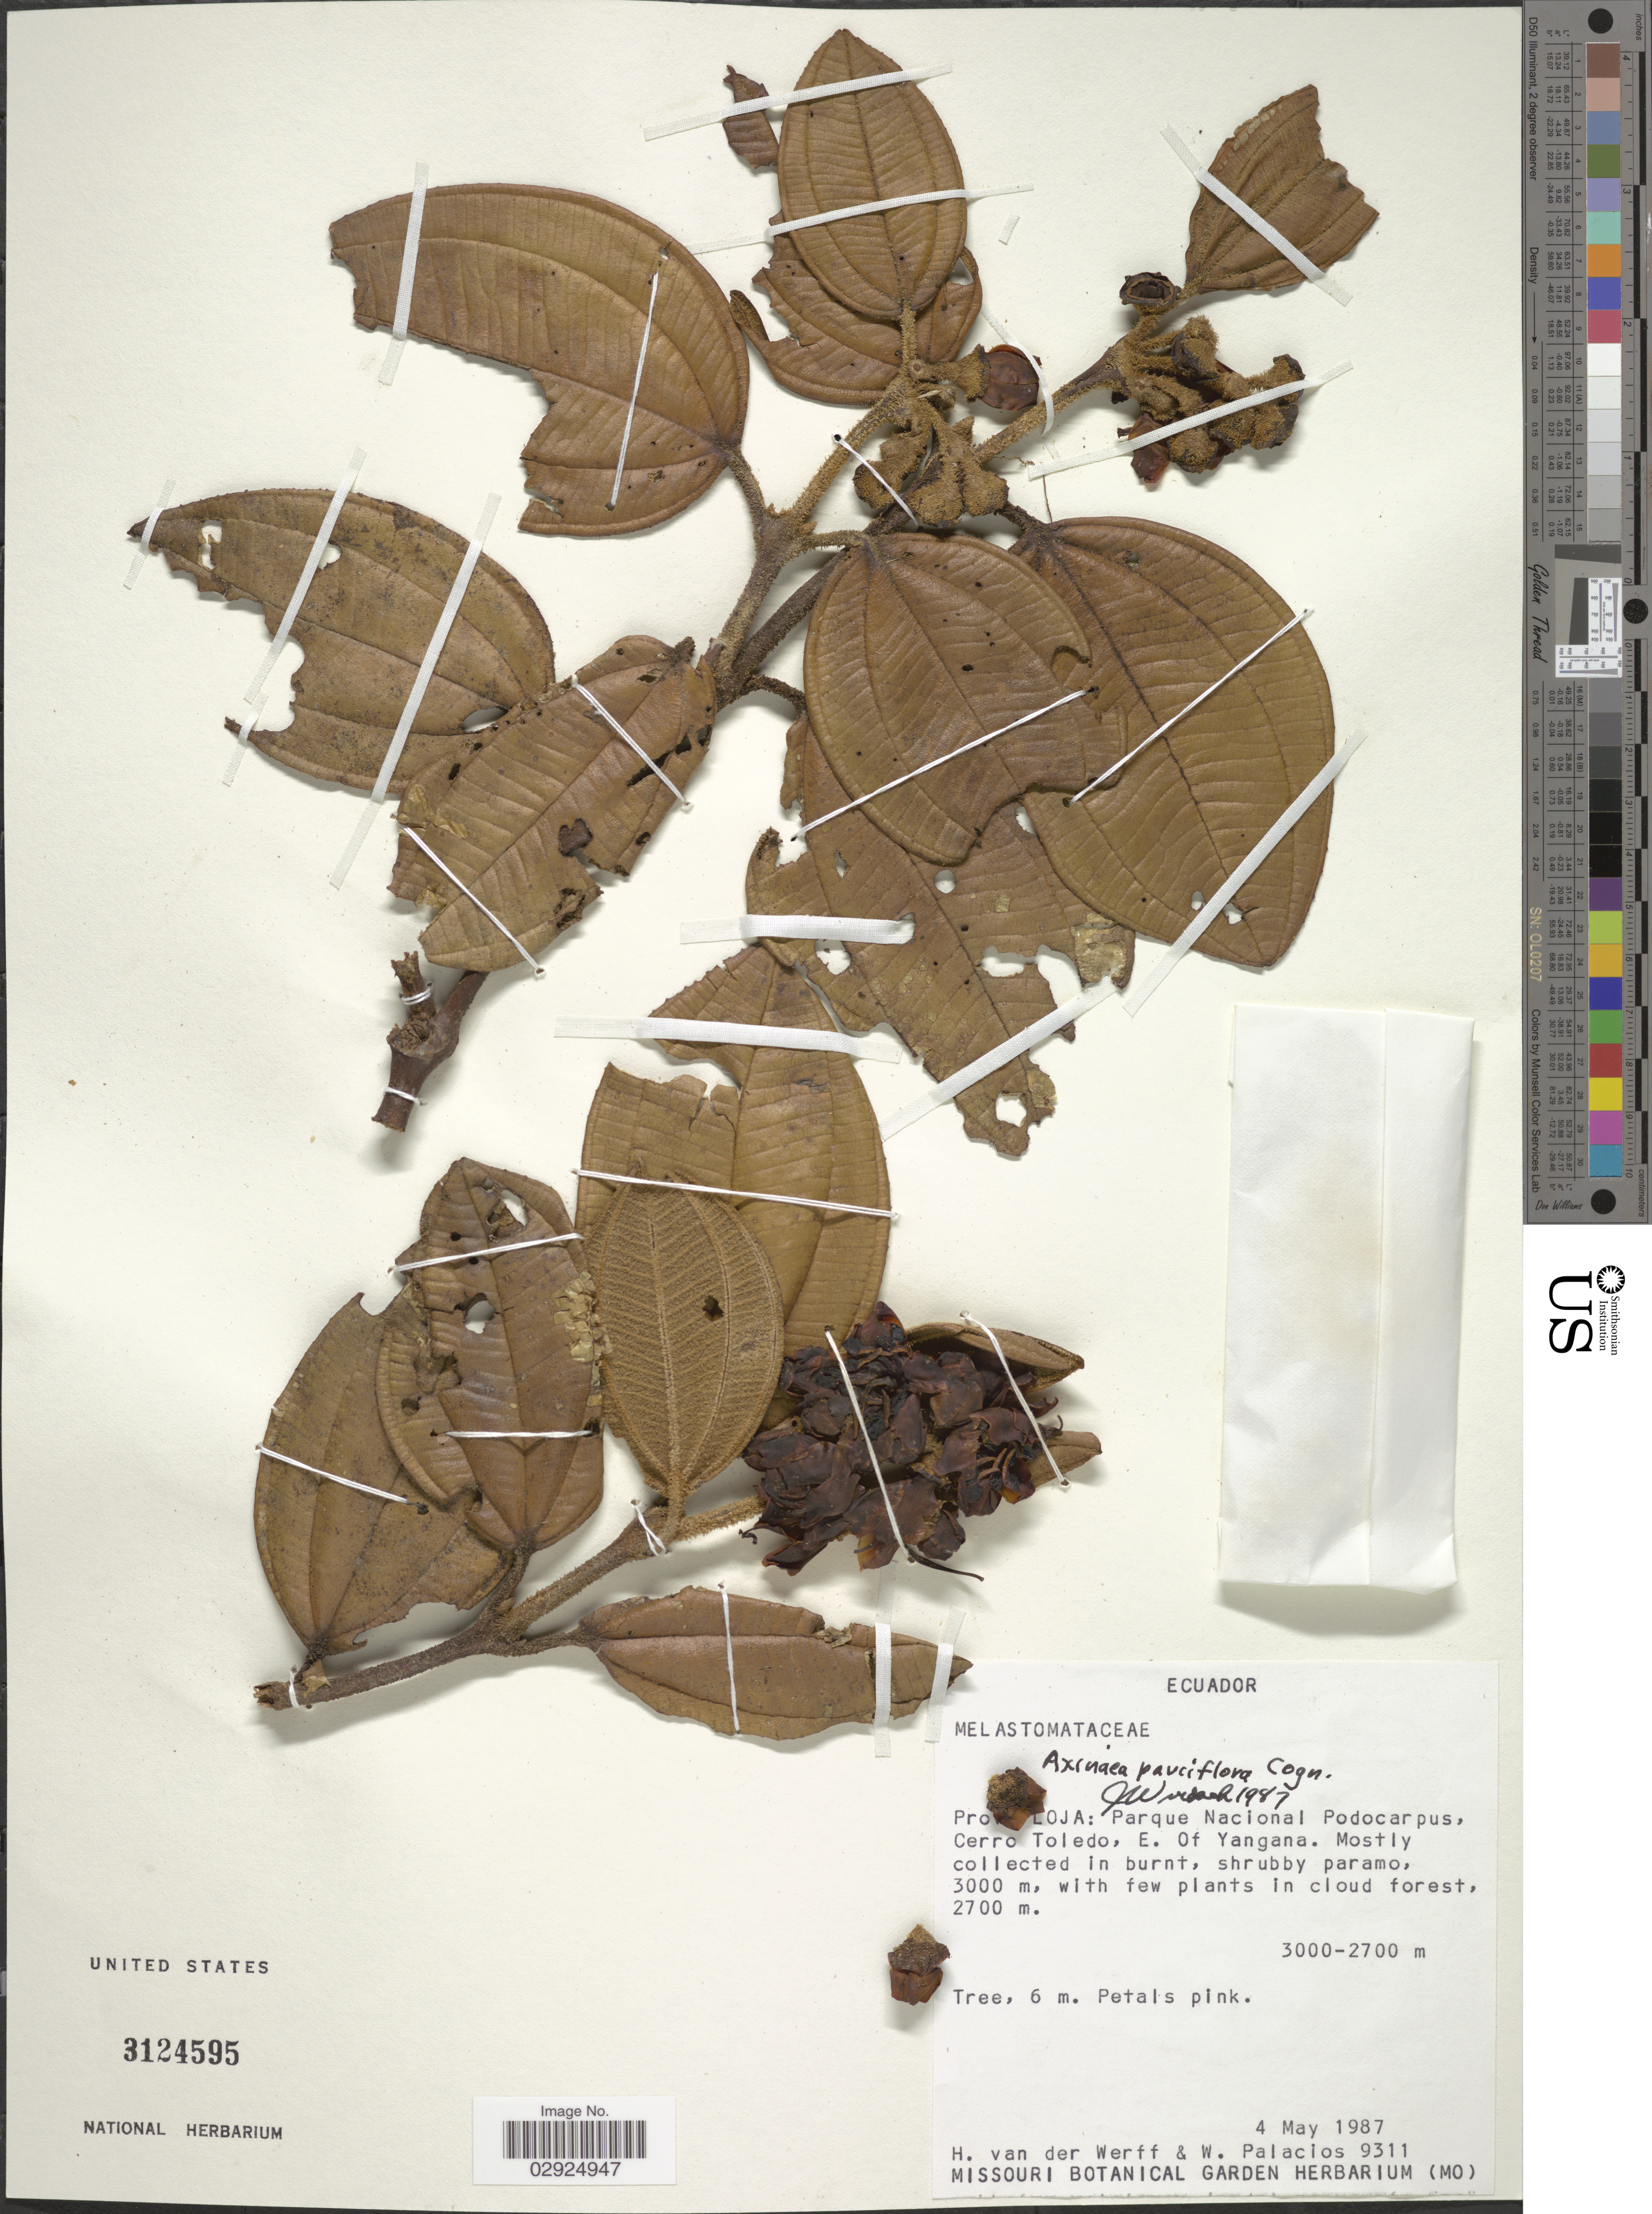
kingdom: Plantae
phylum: Tracheophyta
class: Magnoliopsida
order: Myrtales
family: Melastomataceae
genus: Axinaea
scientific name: Axinaea pauciflora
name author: Cogn.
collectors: H. van der Werff & W. Palacios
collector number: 9311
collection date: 1987-05-04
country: Ecuador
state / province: Loja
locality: Parque Nacional Podocarpus, Cerro Toledo, E. of Yangana.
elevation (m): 2700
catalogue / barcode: US 3124595